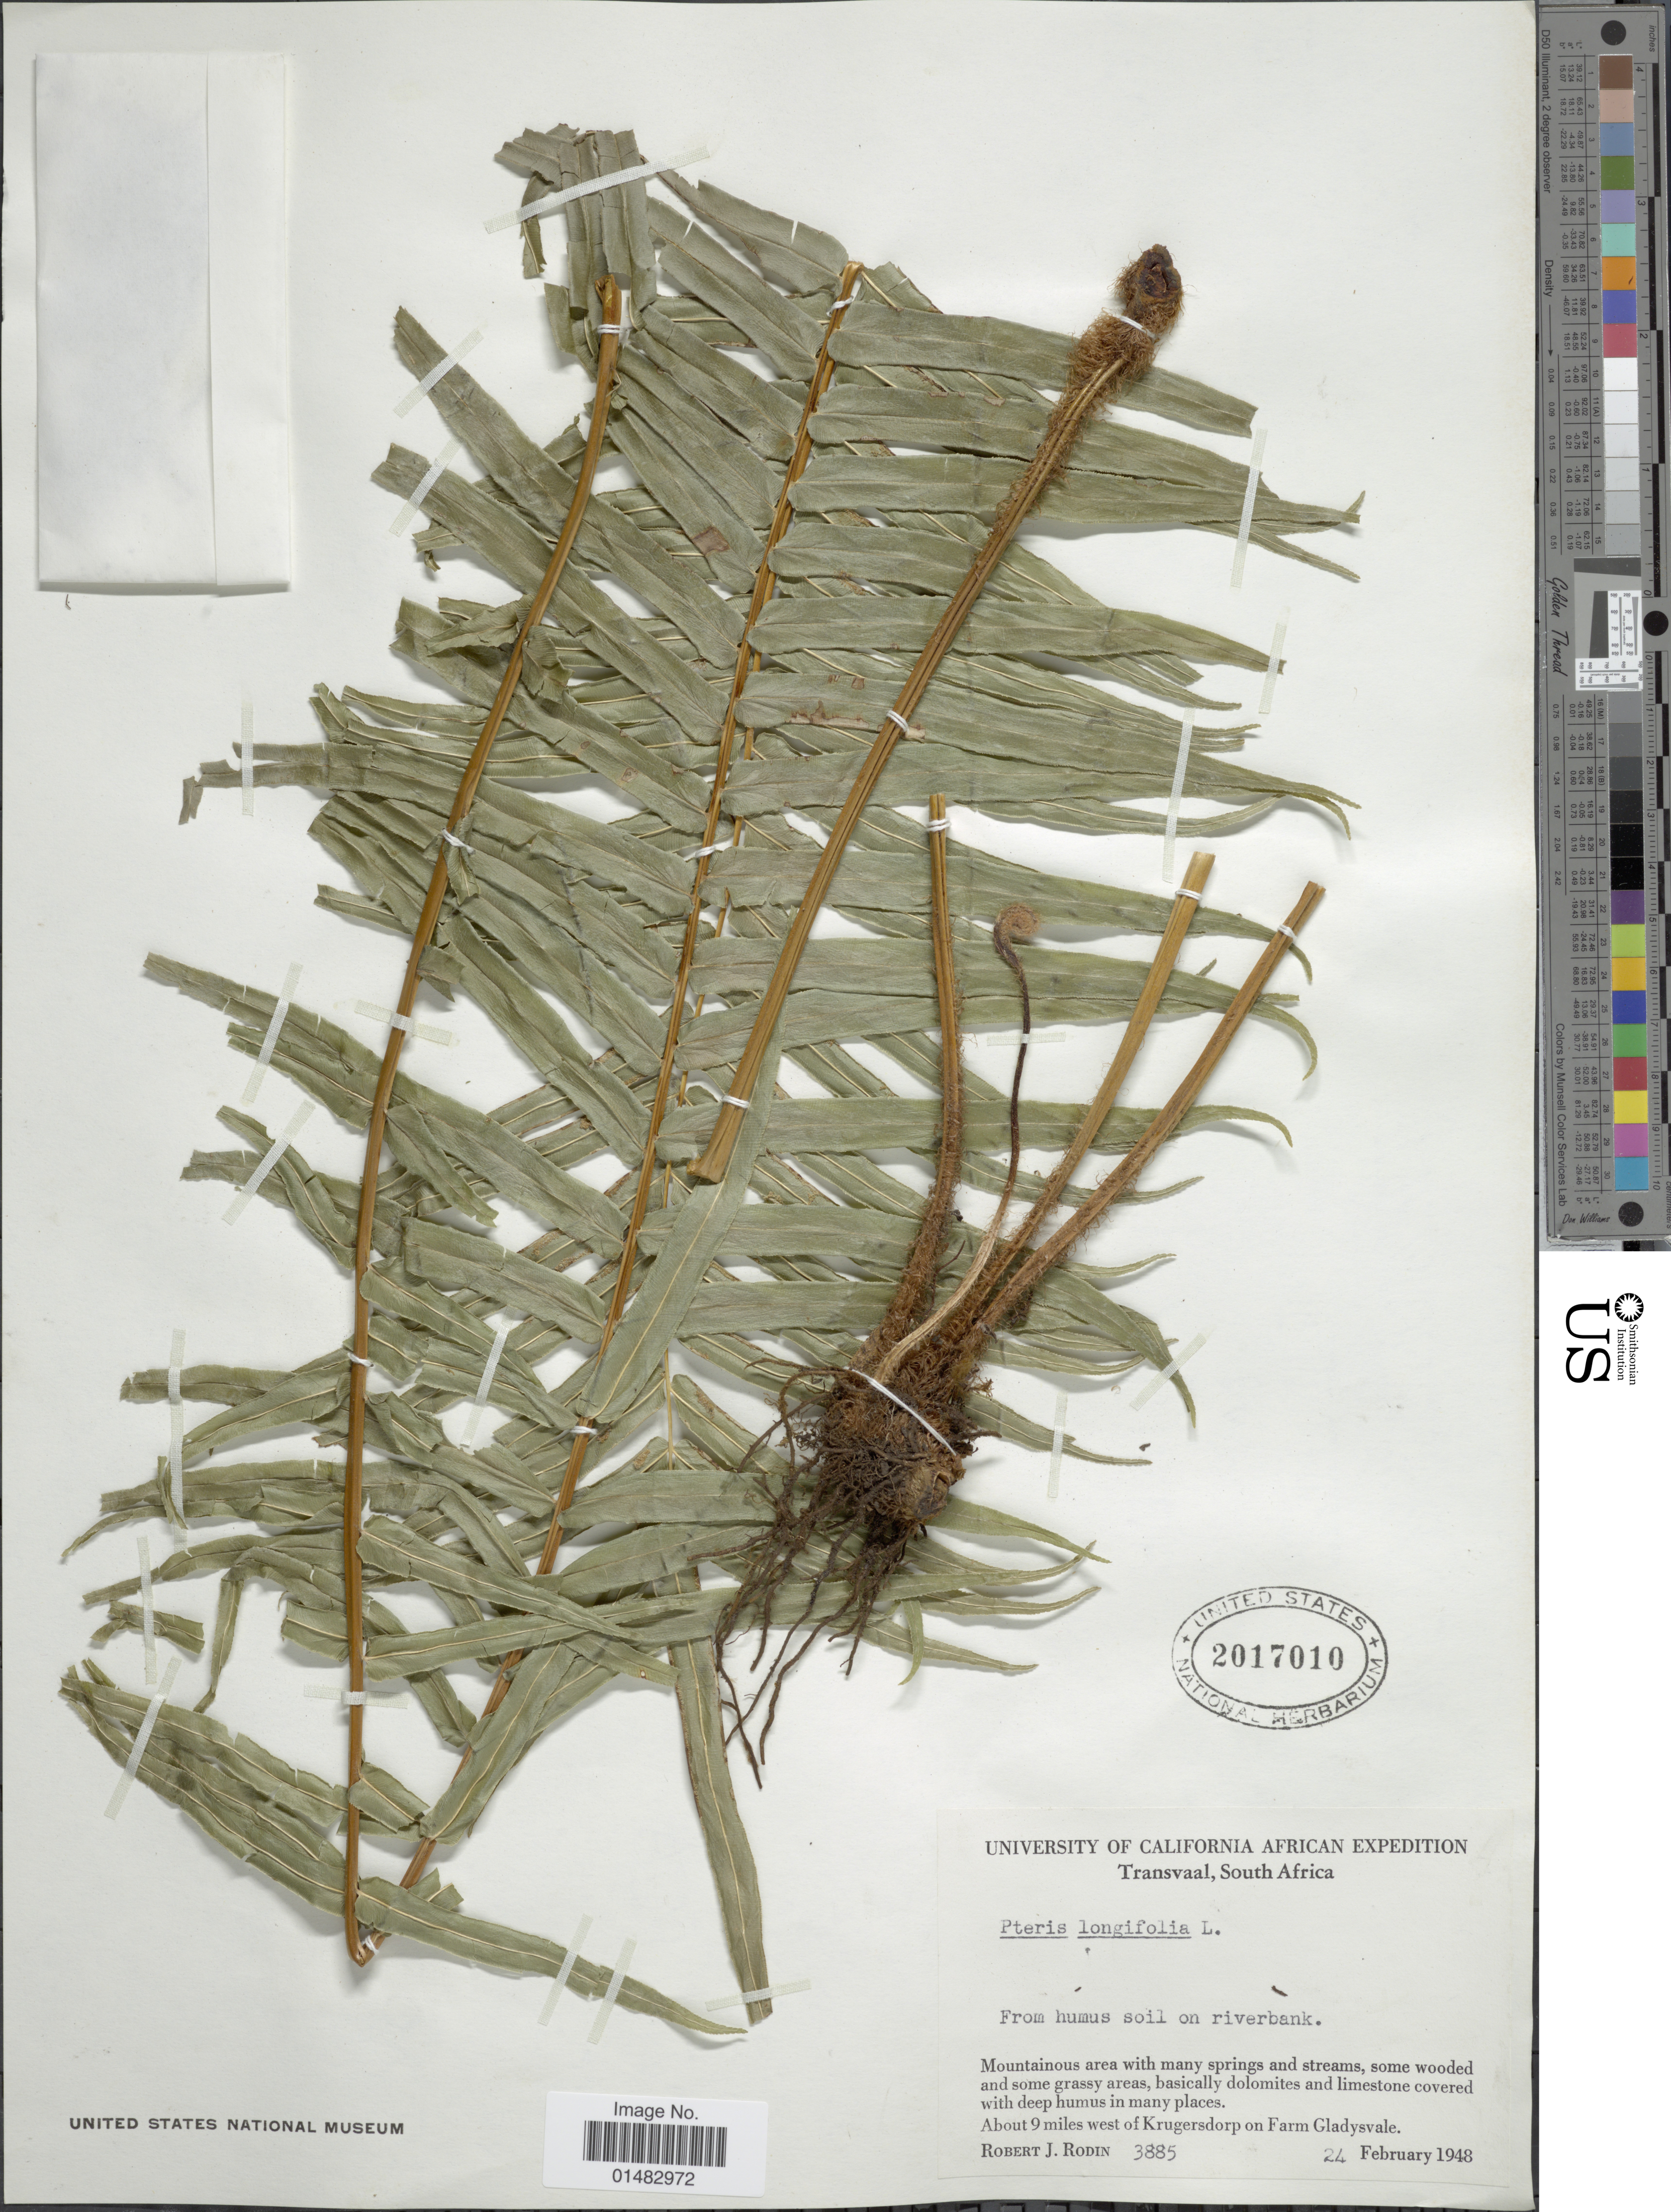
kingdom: Plantae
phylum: Tracheophyta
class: Polypodiopsida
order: Polypodiales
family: Pteridaceae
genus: Pteris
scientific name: Pteris vittata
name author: L.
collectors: R. J. Rodin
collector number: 3885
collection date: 1948-02-24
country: South Africa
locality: Transvaal, about 9 miles west of Krugersdorp om Farm Gladysvale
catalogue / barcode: US 2017010